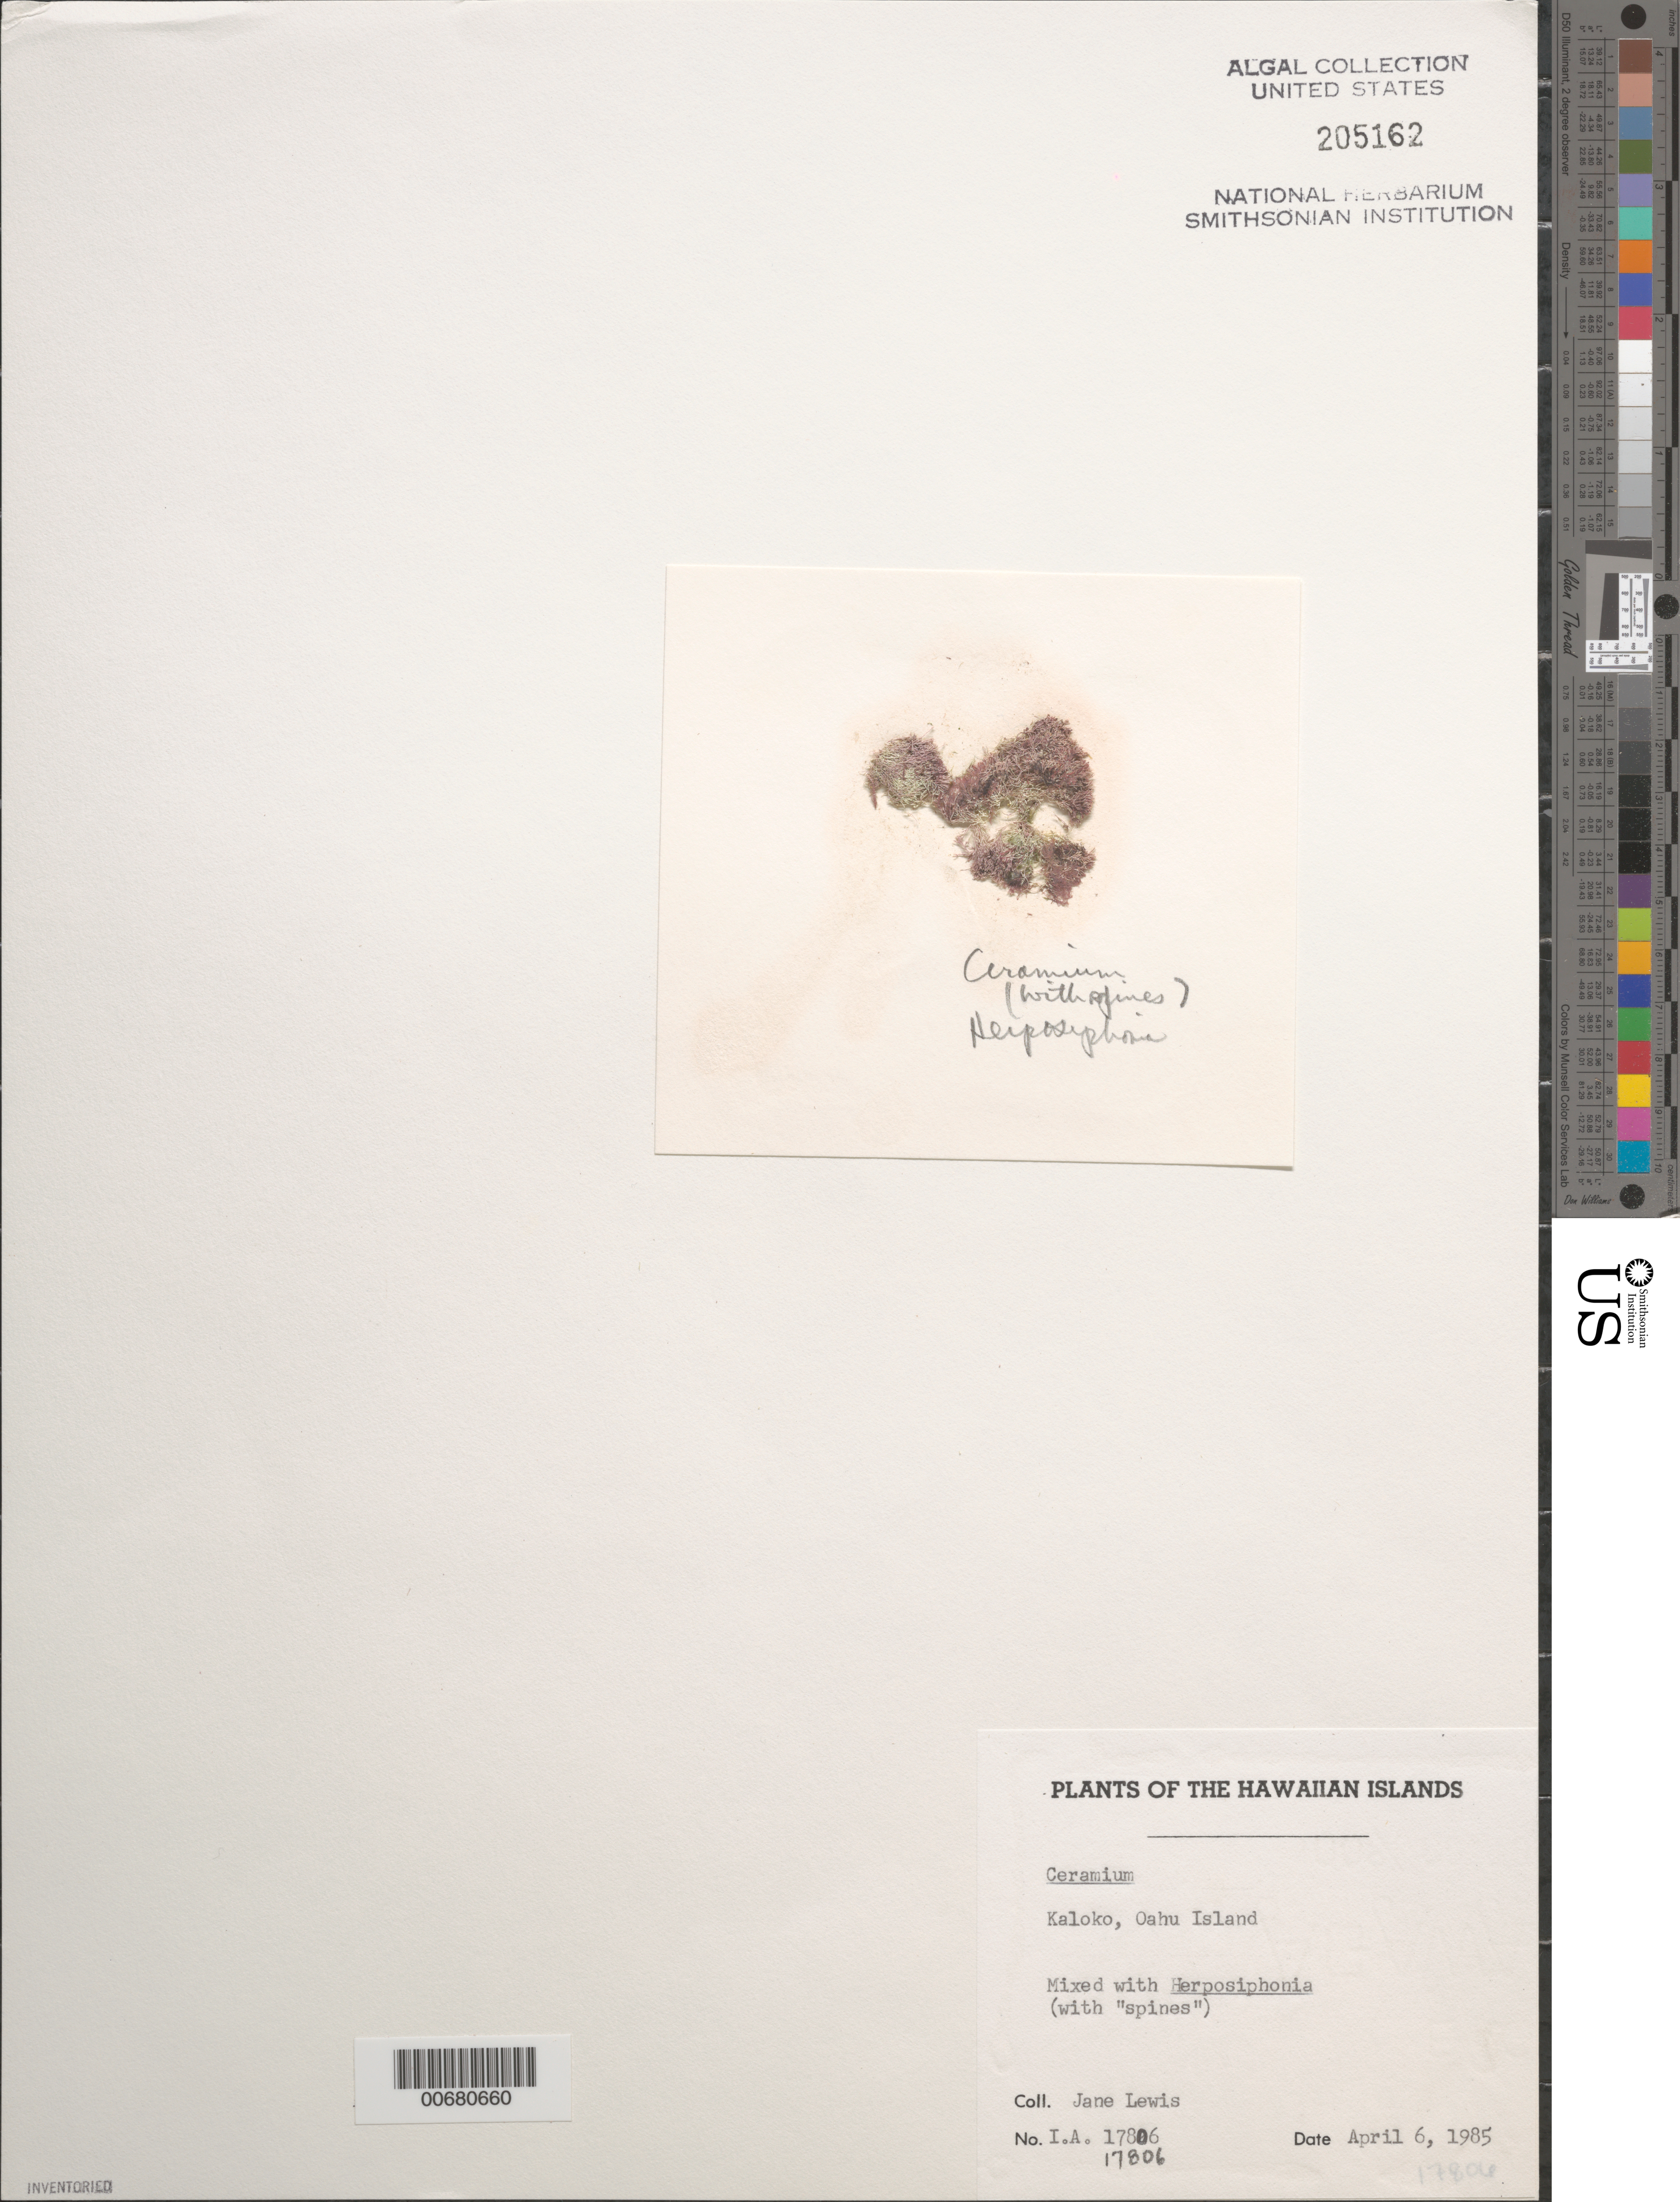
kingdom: Plantae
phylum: Rhodophyta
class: Florideophyceae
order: Ceramiales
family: Ceramiaceae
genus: Ceramium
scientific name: Ceramium sp.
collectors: J. Lewis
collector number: IAA 17806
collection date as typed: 06 Apr 1985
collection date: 1985-04-06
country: United States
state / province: Hawaii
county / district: Honolulu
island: Oahu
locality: Kaloko (inlet south of Makapuu Point)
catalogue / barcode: US 205162